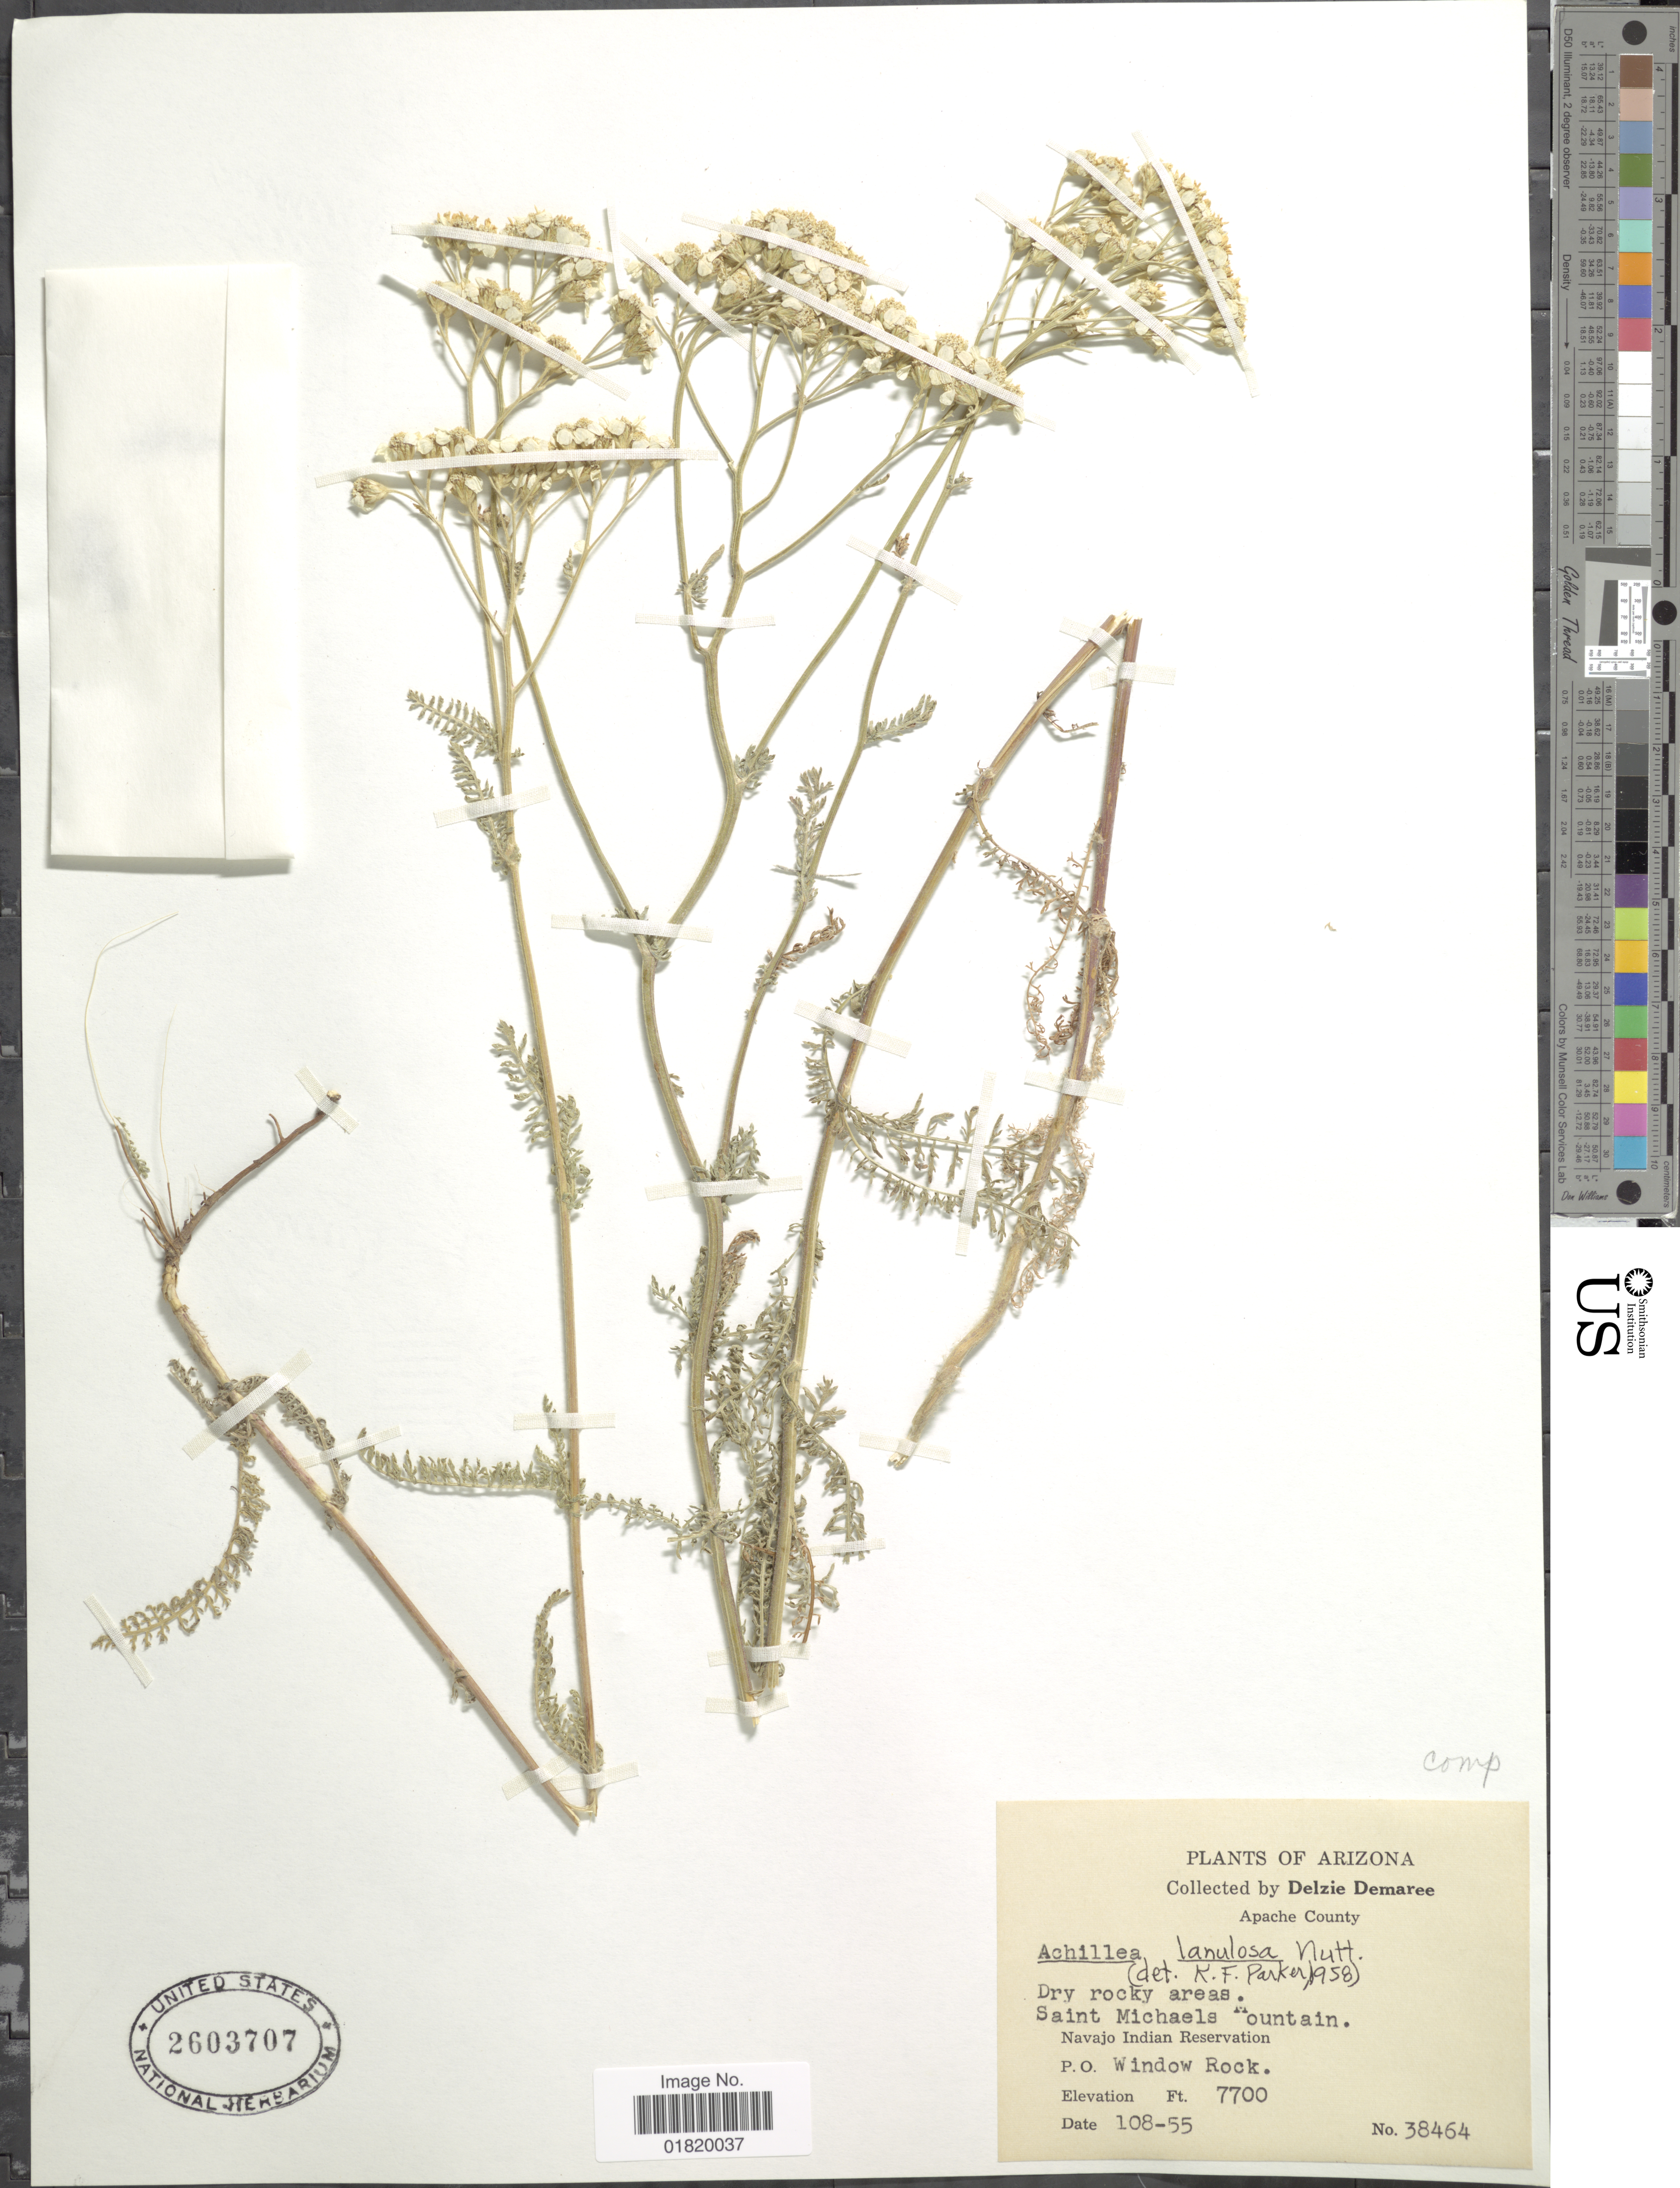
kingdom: Plantae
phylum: Tracheophyta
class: Magnoliopsida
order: Asterales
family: Asteraceae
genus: Achillea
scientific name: Achillea lanulosa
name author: Nutt.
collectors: D. Demaree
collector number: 38464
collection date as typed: Transcribed d/m/y: 10/8/55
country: United States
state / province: Arizona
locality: Apache County. Saint Michaels Mountain. Navajo Indian Reservation. P.O. Window Rock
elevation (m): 2347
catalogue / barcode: US 2603707